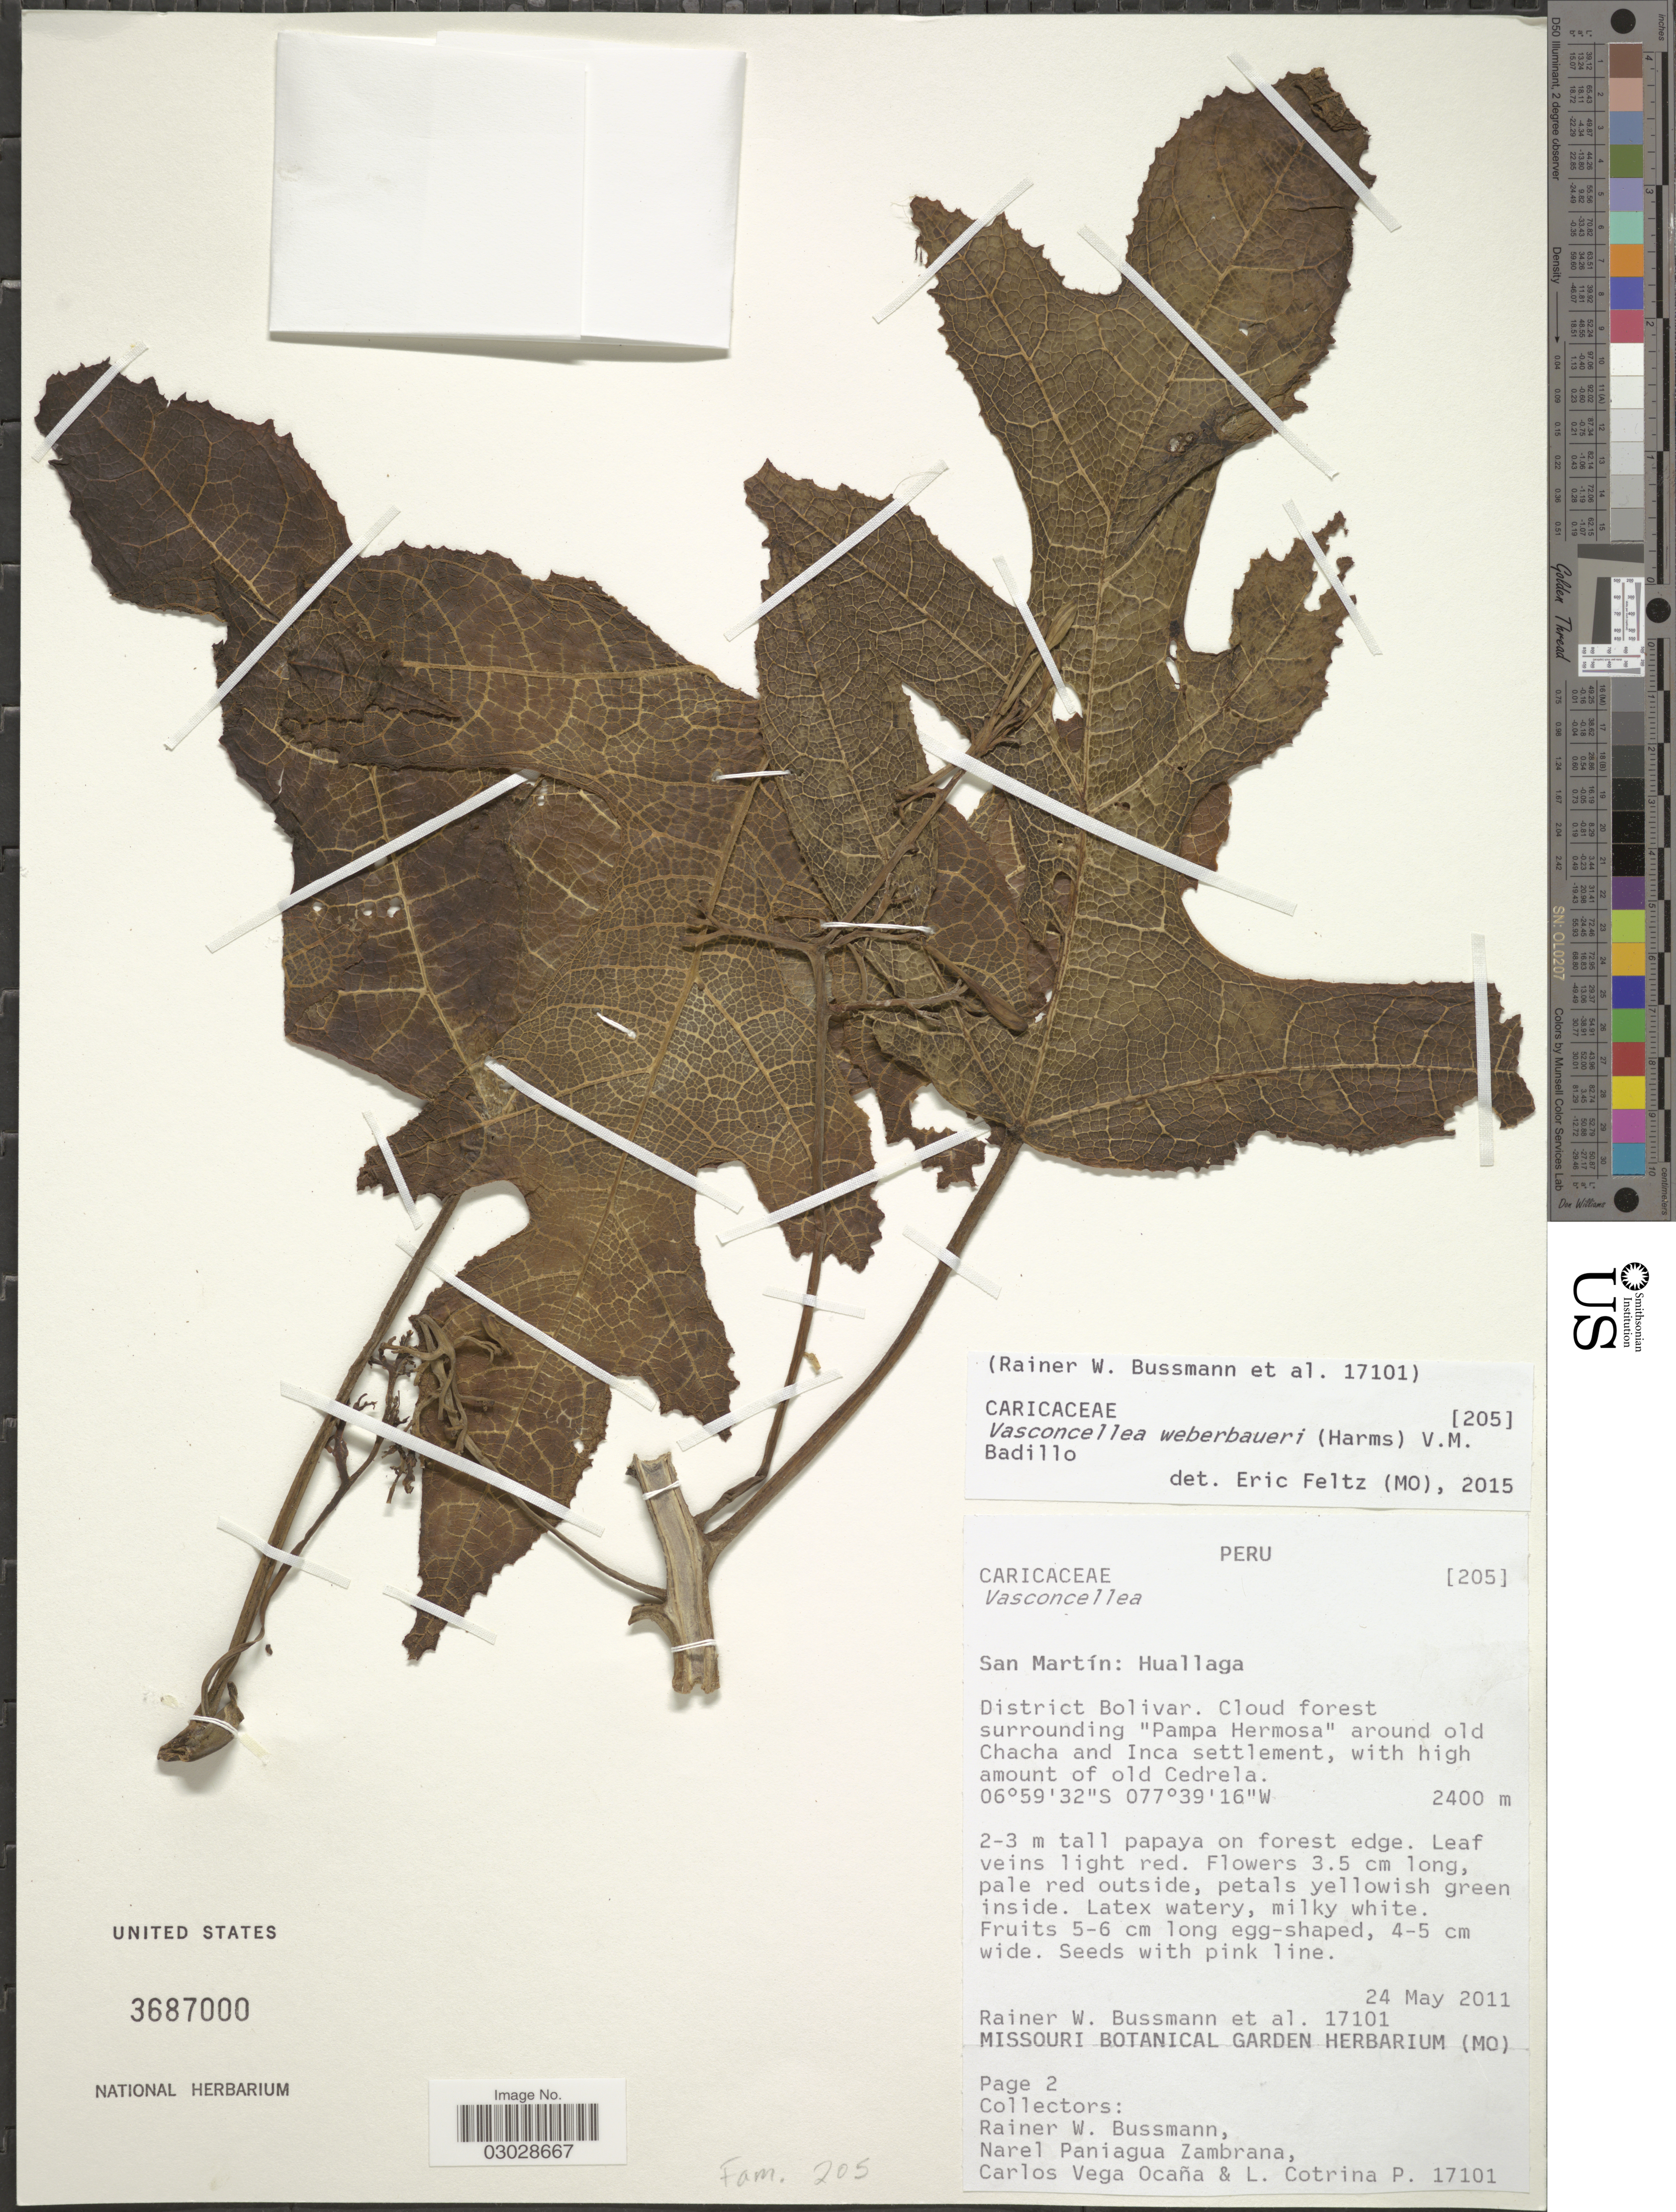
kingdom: Plantae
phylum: Tracheophyta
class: Magnoliopsida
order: Brassicales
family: Caricaceae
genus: Vasconcellea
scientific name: Vasconcellea weberbaueri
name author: (Harms) V.M. Badillo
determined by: Feltz, E.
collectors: R. W. Bussmann, N. Zambrana, C. Ocaña & L. Cotrina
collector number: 17101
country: Peru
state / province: San Martín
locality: San Martín: Huallaga, District Bolivar. Cloud forest surrounding "Pampa Hermosa" around old Chacha and Inca settlement, with high amount of old Cedrela.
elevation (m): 2400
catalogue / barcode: US 3687000